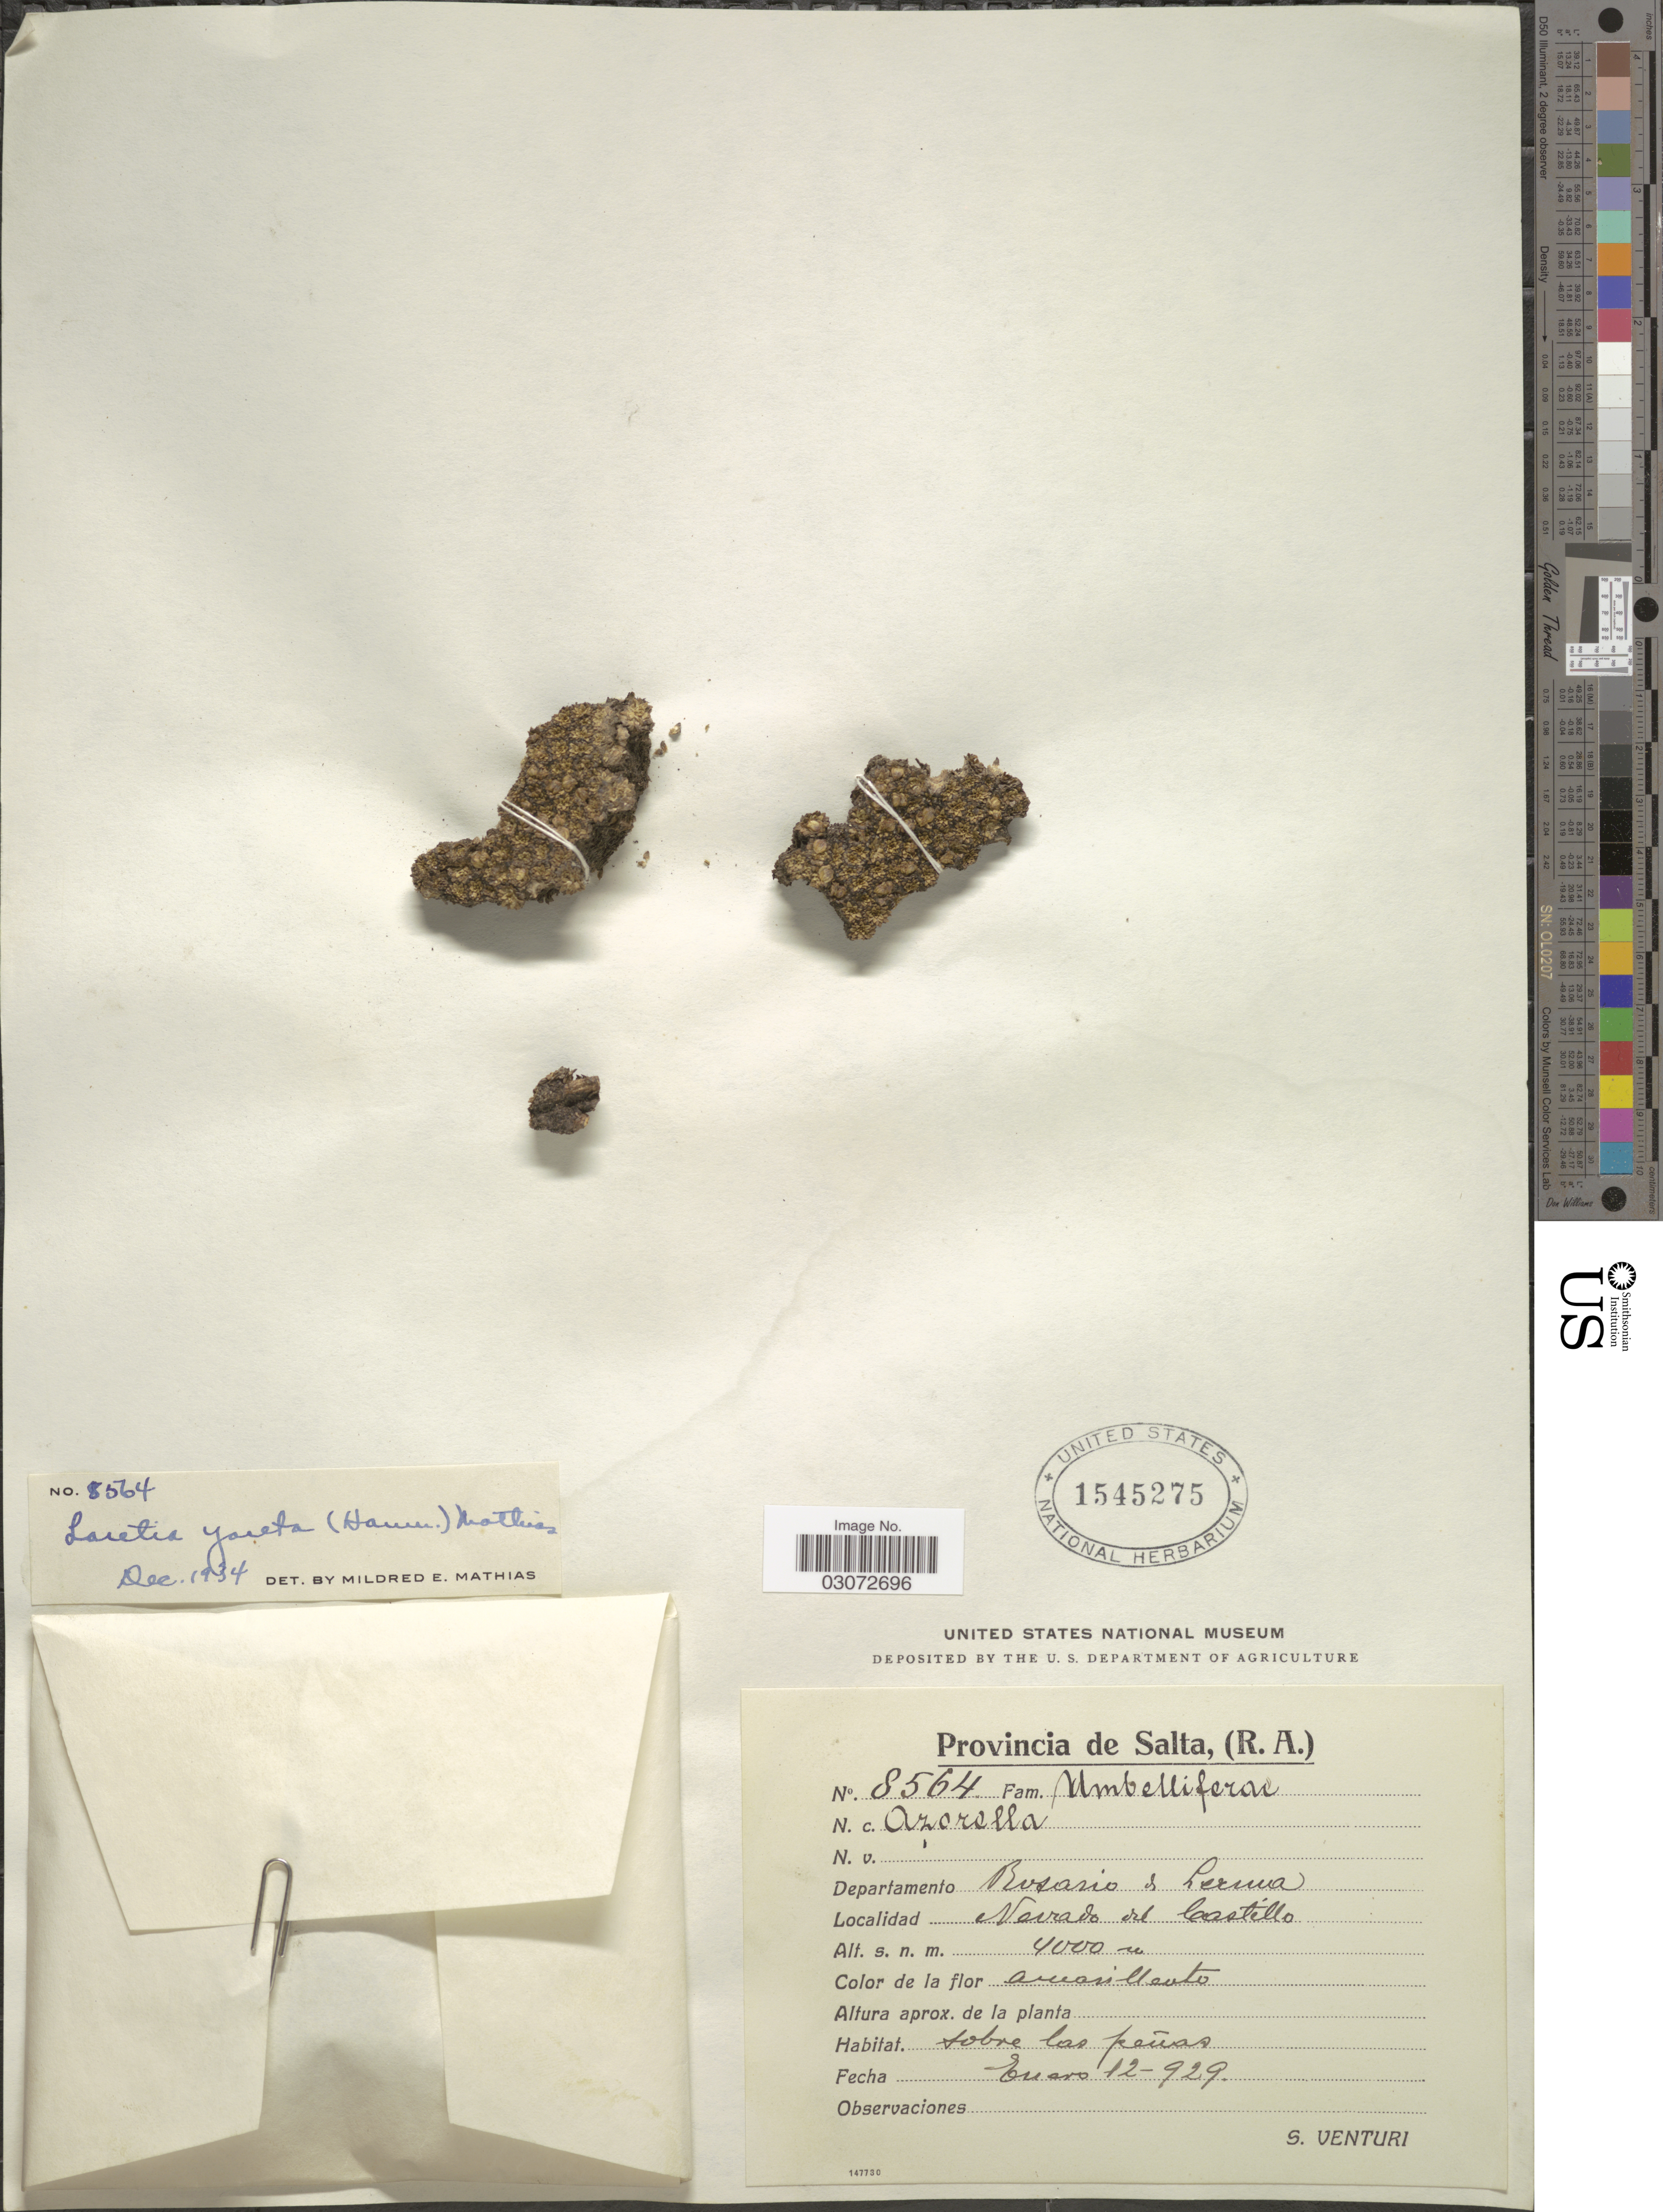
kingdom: Plantae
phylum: Tracheophyta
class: Magnoliopsida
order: Apiales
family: Apiaceae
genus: Azorella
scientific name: Azorella compacta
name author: Phil.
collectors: S. Venturi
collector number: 8564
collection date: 1929-01-12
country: Argentina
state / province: Salta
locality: Departamento Rosario de Lerma. Nevado del Castillo.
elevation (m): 4000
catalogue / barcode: US 1545275